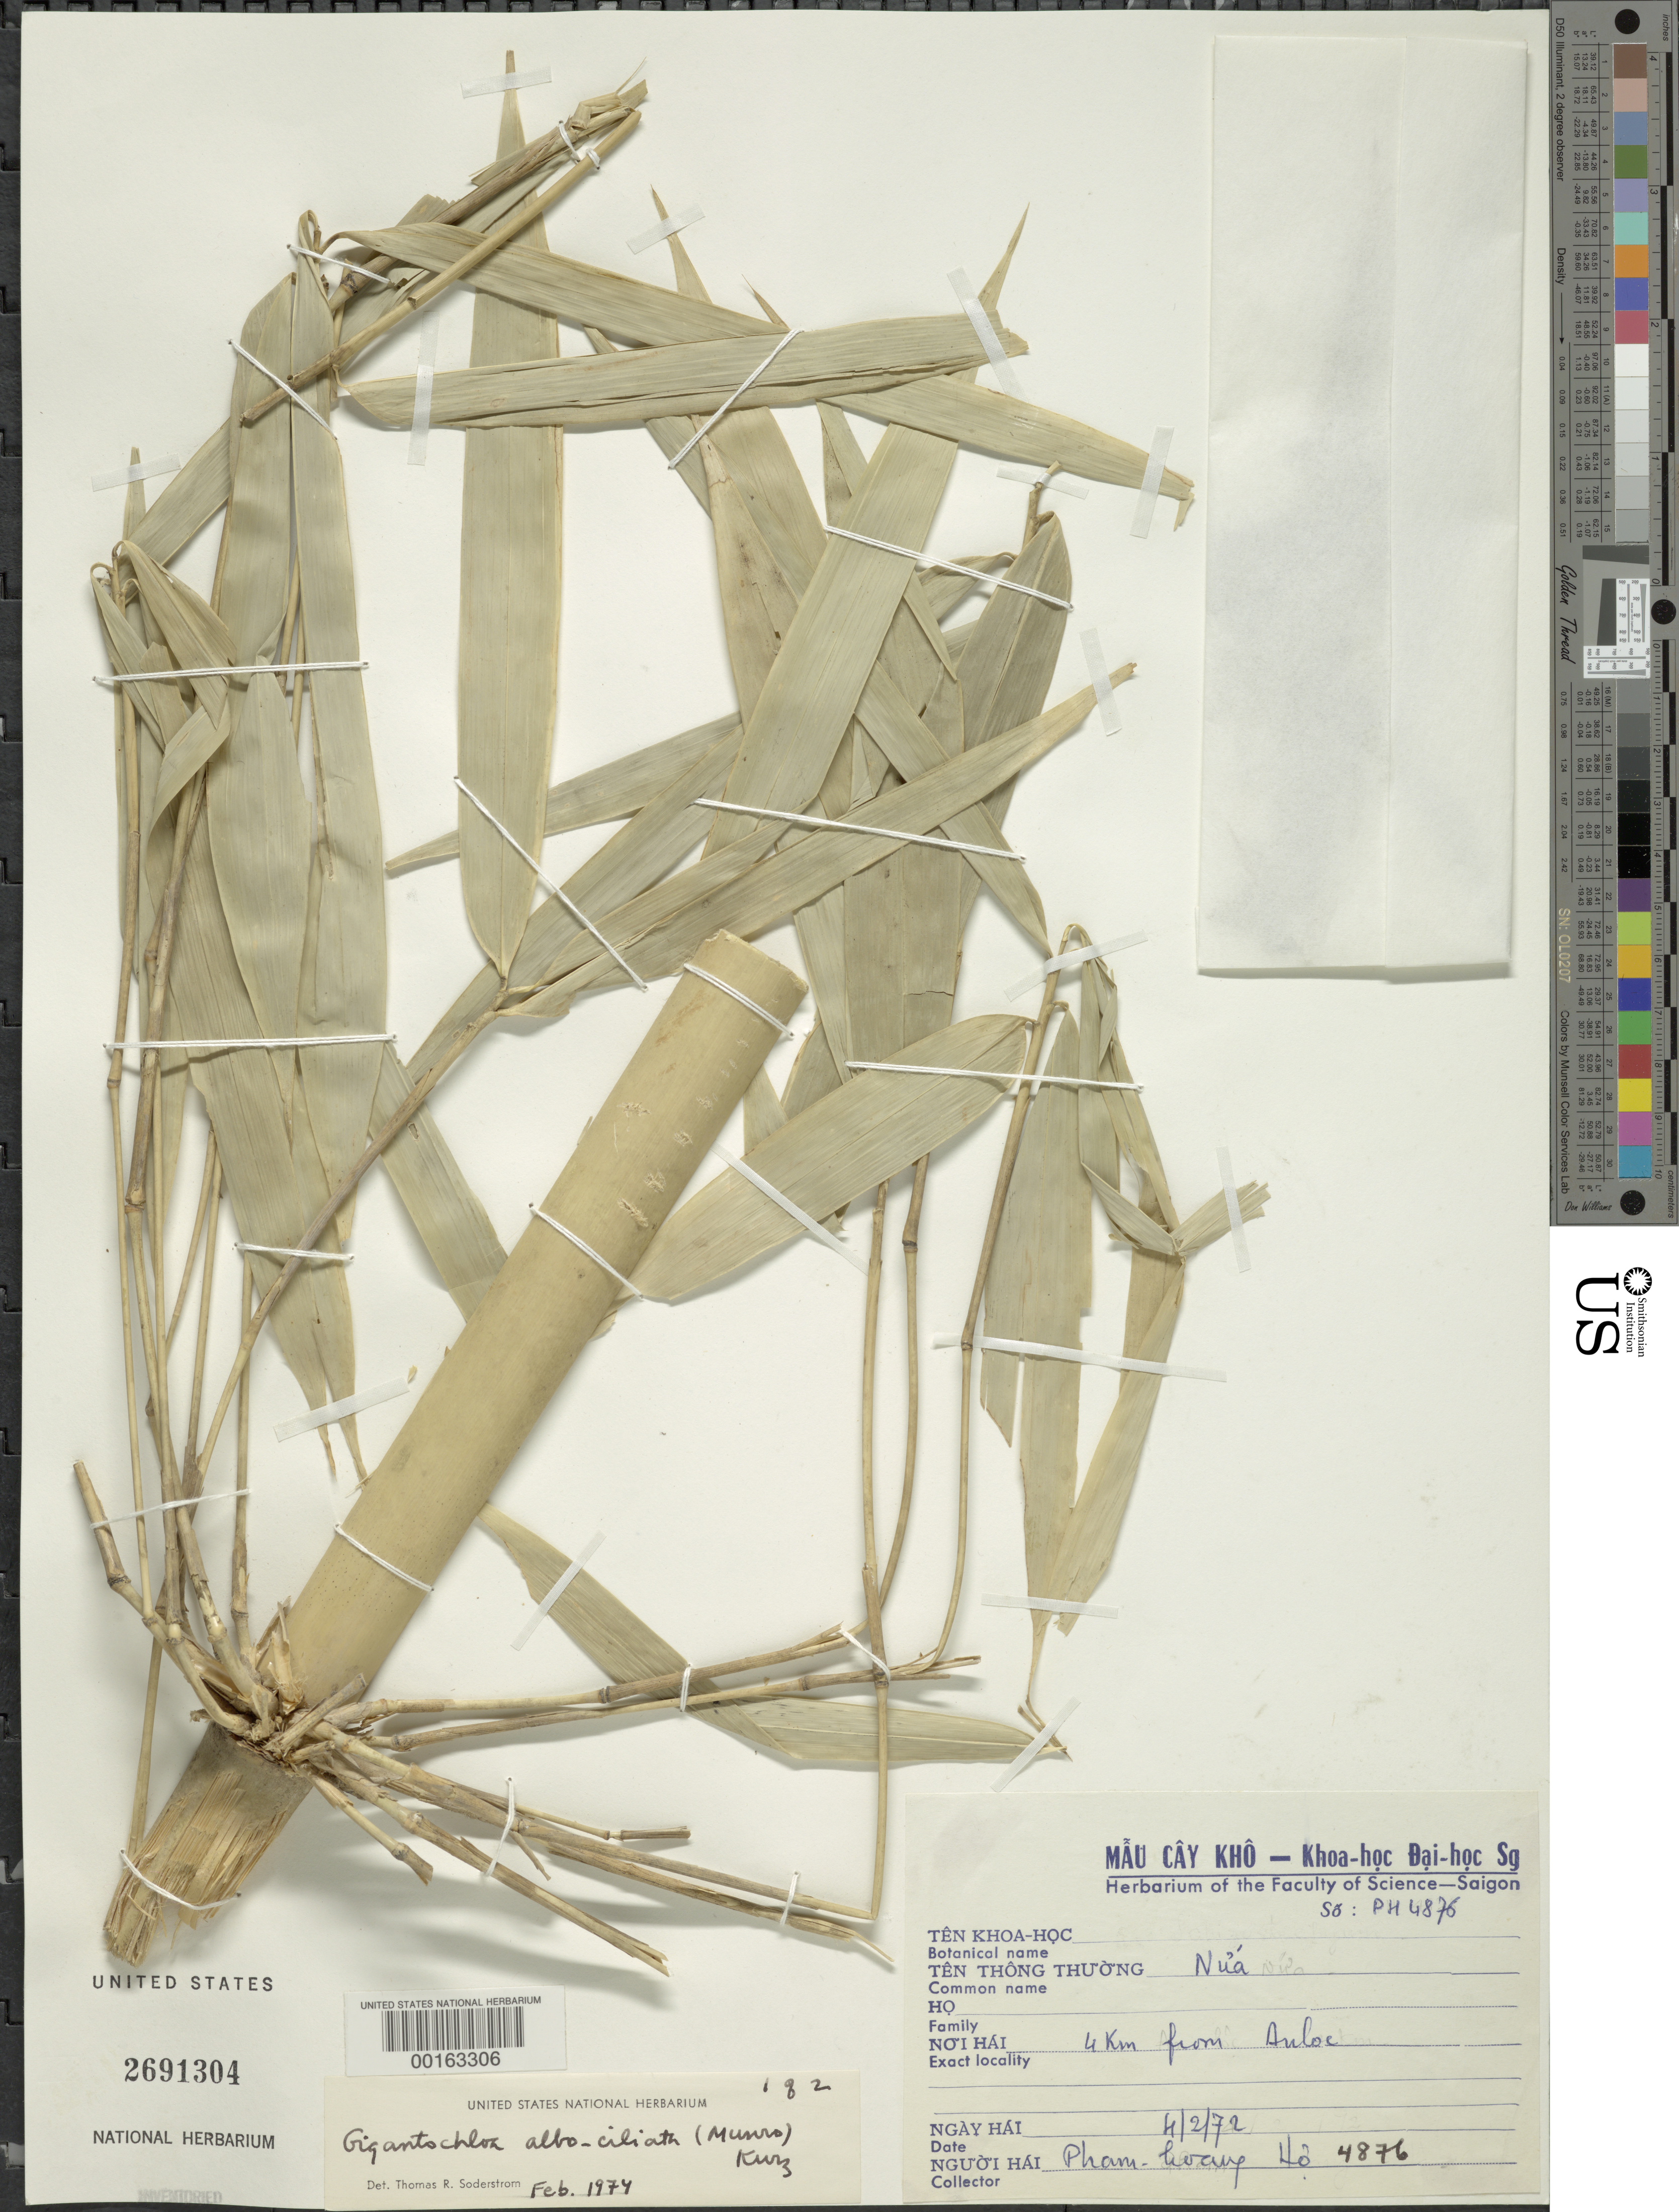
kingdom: Plantae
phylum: Tracheophyta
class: Liliopsida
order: Poales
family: Poaceae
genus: Gigantochloa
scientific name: Gigantochloa albociliata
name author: (Munro) Kurz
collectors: P. Hô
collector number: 4876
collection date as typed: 04 Feb 1972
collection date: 1972-02-04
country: Vietnam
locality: Auloc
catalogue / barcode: US 2691304